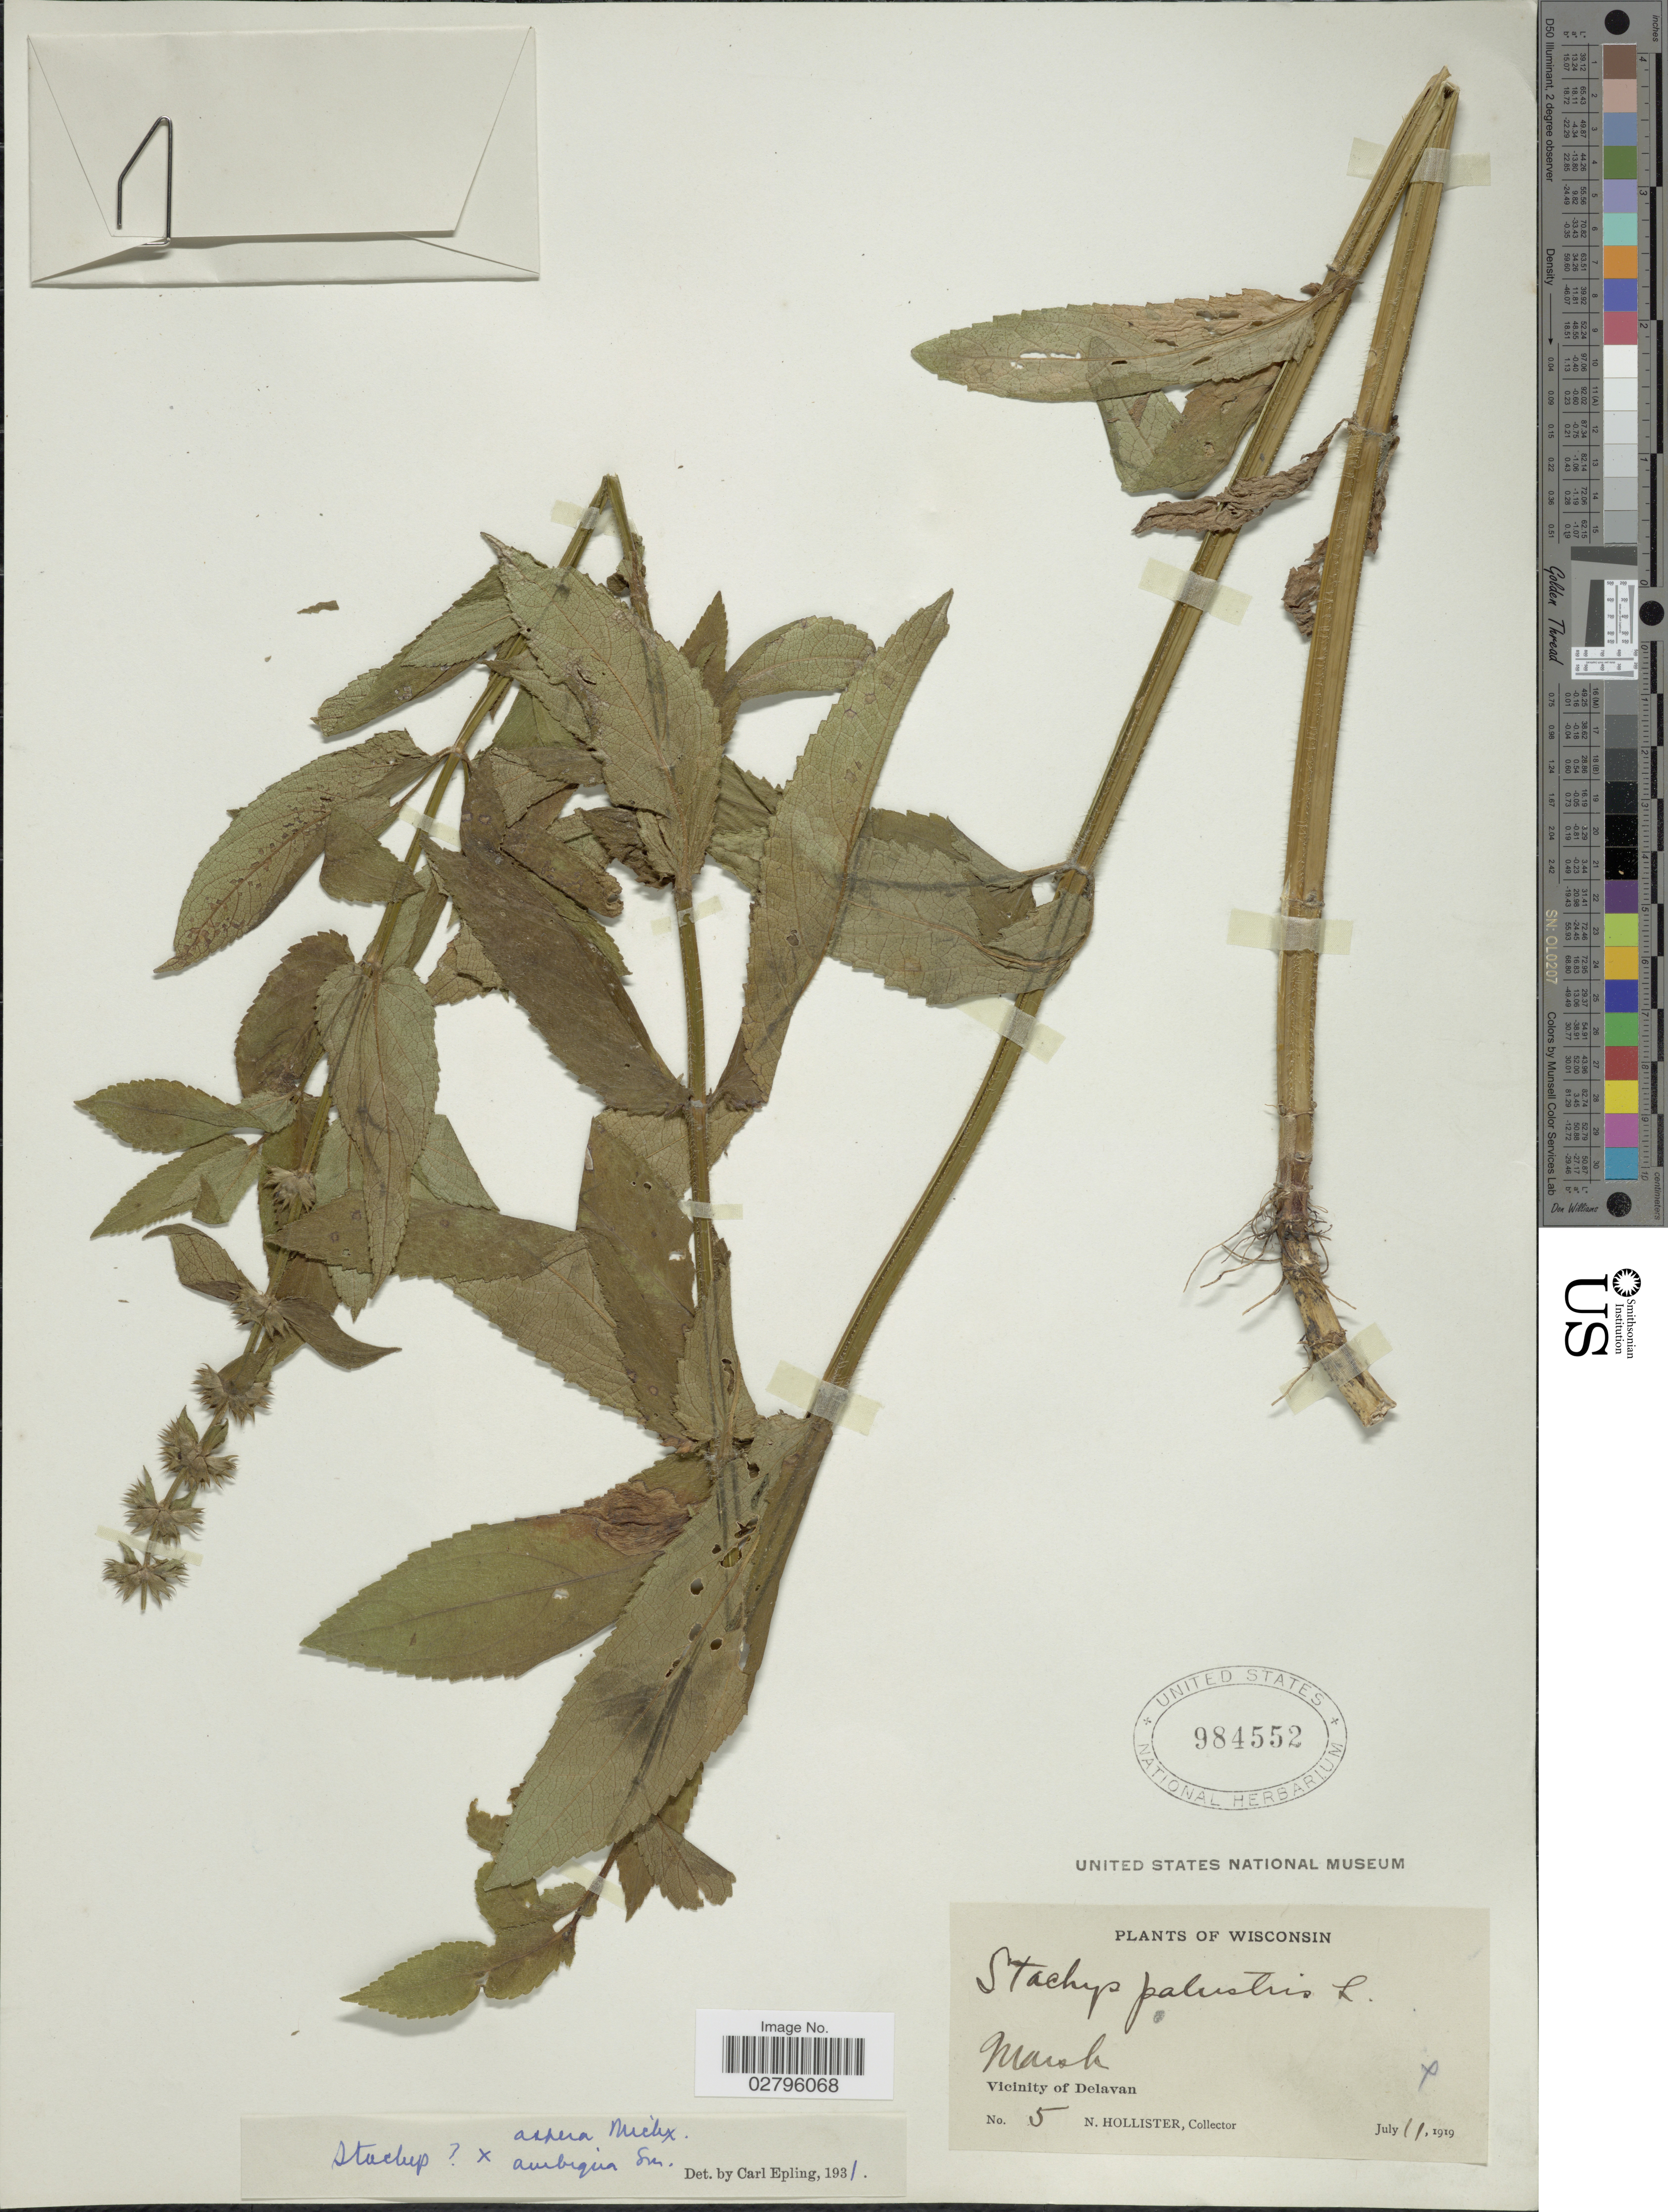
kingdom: Plantae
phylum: Tracheophyta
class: Magnoliopsida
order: Lamiales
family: Lamiaceae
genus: Stachys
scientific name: Stachys aspera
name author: Michx.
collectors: N. Hollister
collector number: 5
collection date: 1919-07-11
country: United States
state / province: Wisconsin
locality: Vicinity of Delavan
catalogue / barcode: US 984552